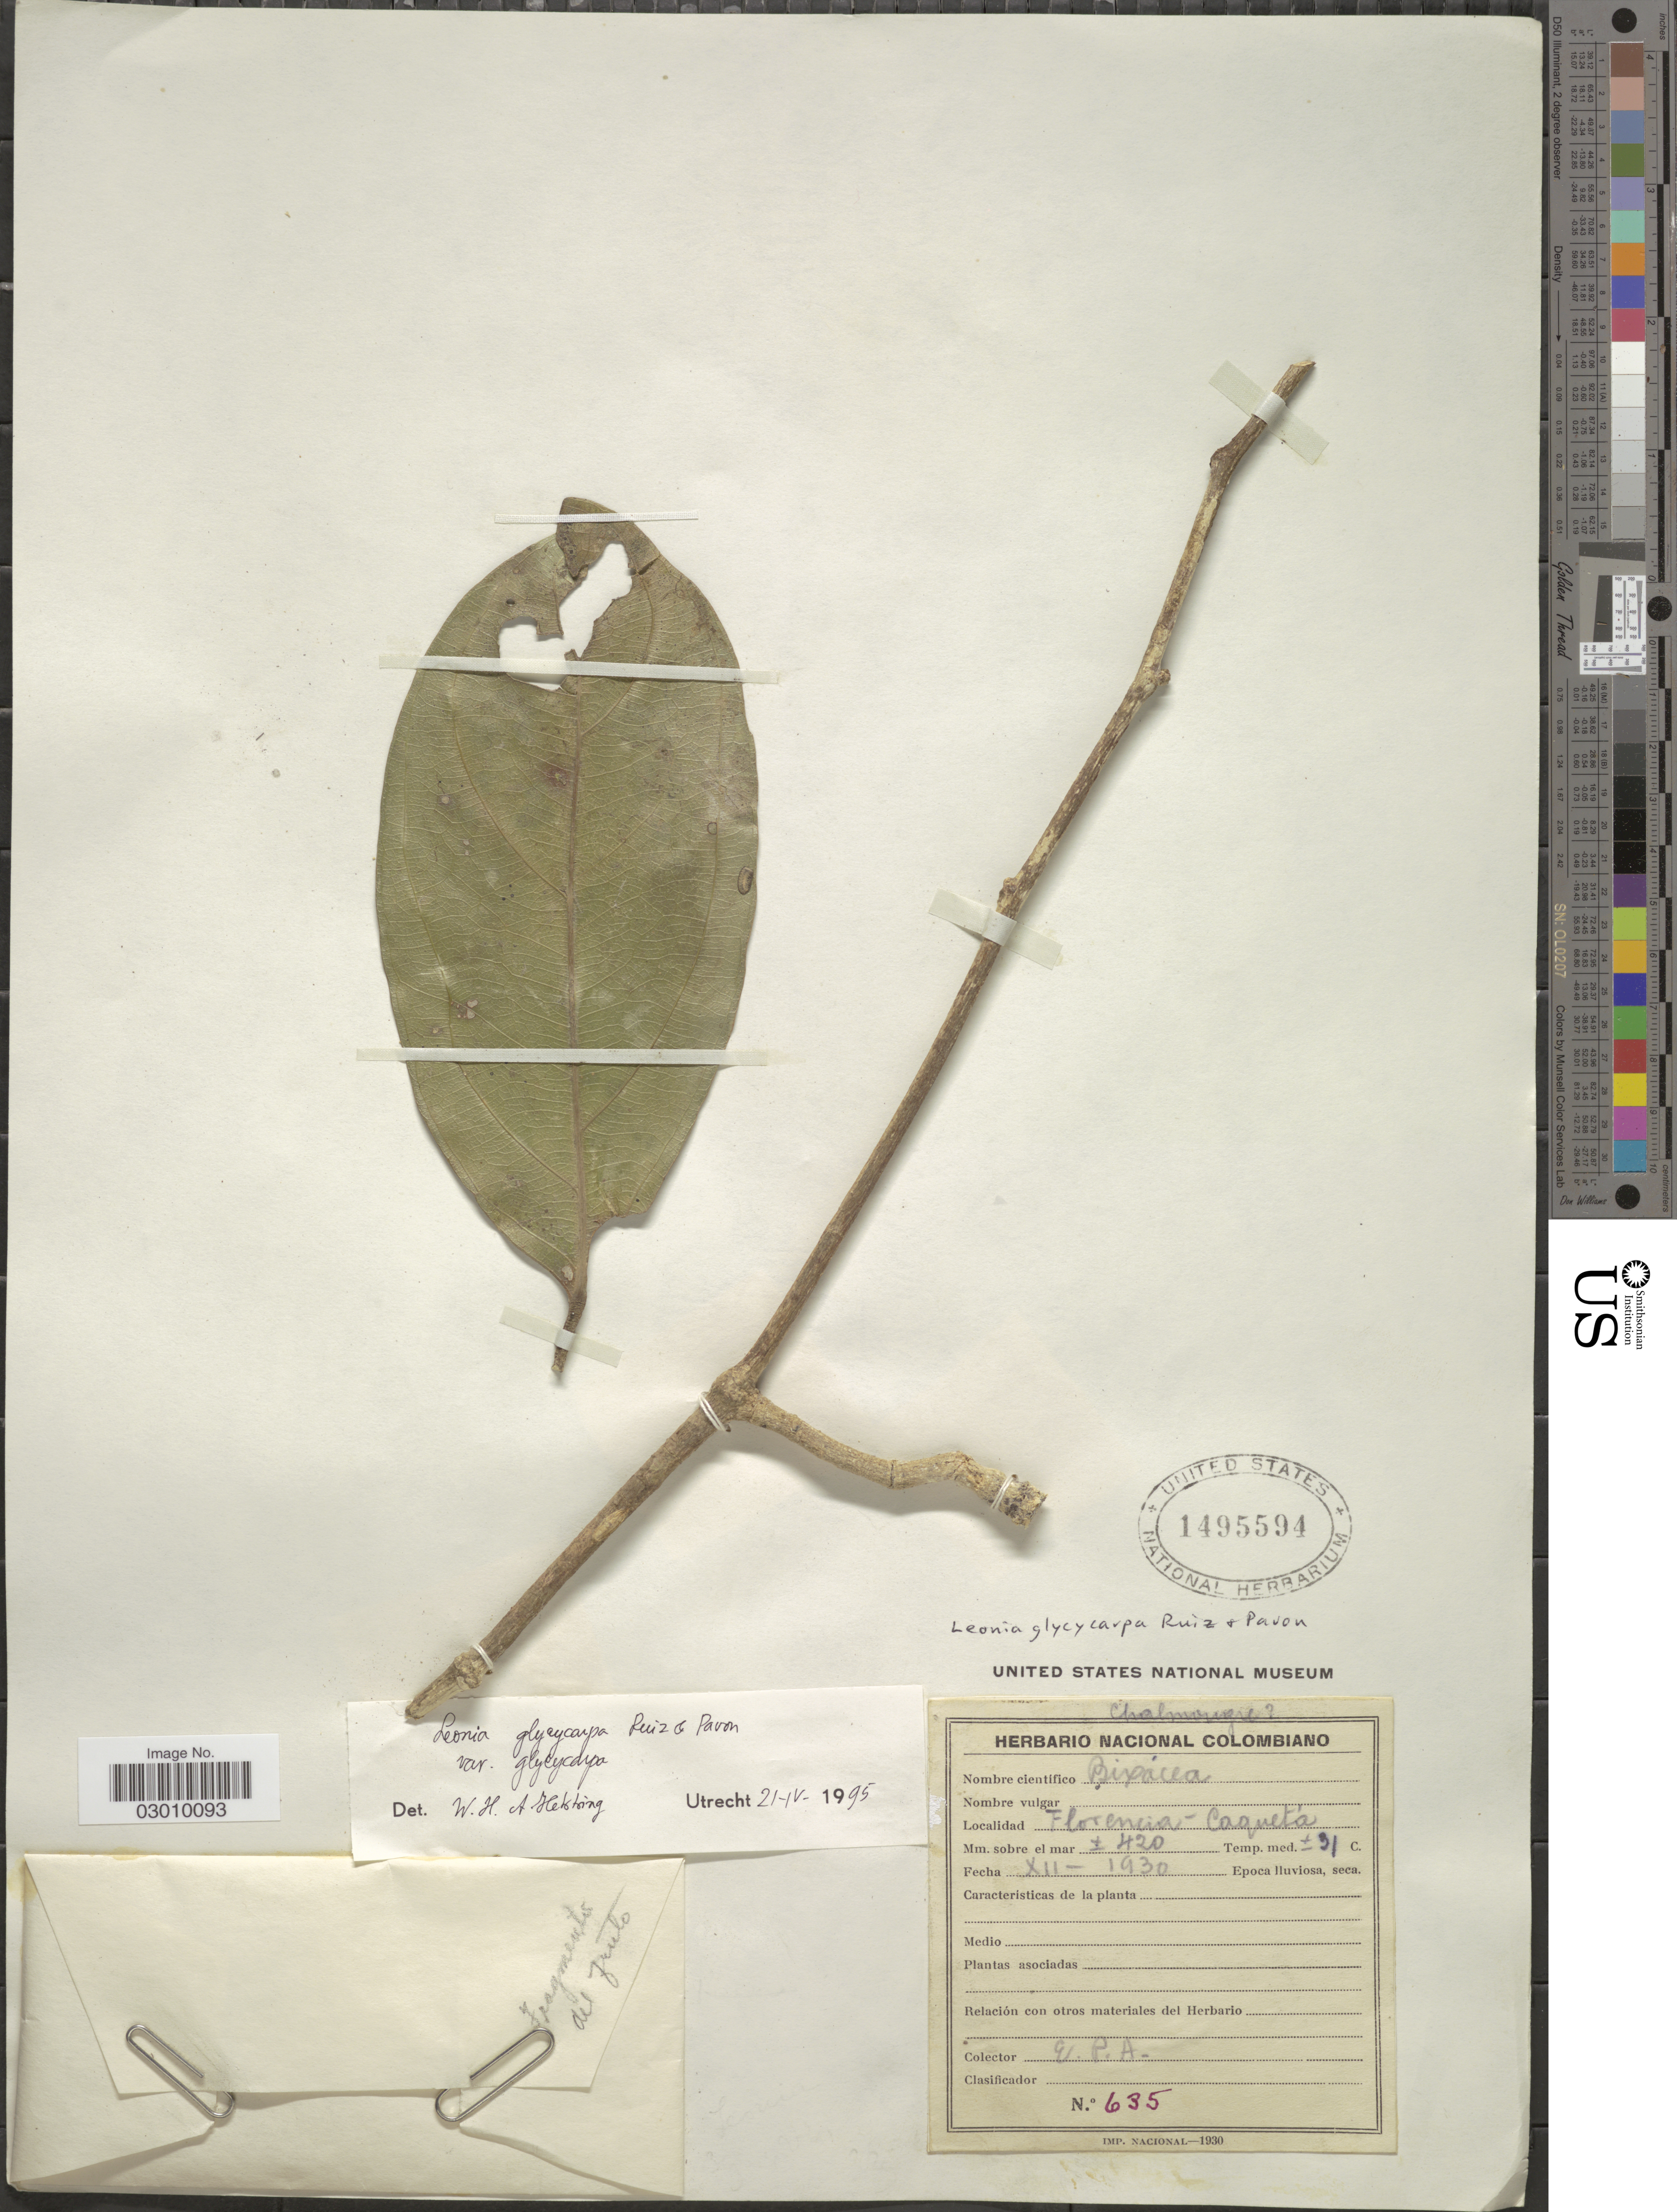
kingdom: Plantae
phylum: Tracheophyta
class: Magnoliopsida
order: Malpighiales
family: Violaceae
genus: Leonia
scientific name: Leonia glycycarpa var. glycycarpa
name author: Ruiz & Pav.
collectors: E. Pérez Arbeláez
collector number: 635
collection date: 1930-12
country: Colombia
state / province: Caquetá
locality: Florencia - Caquetá.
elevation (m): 420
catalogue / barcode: US 1495594